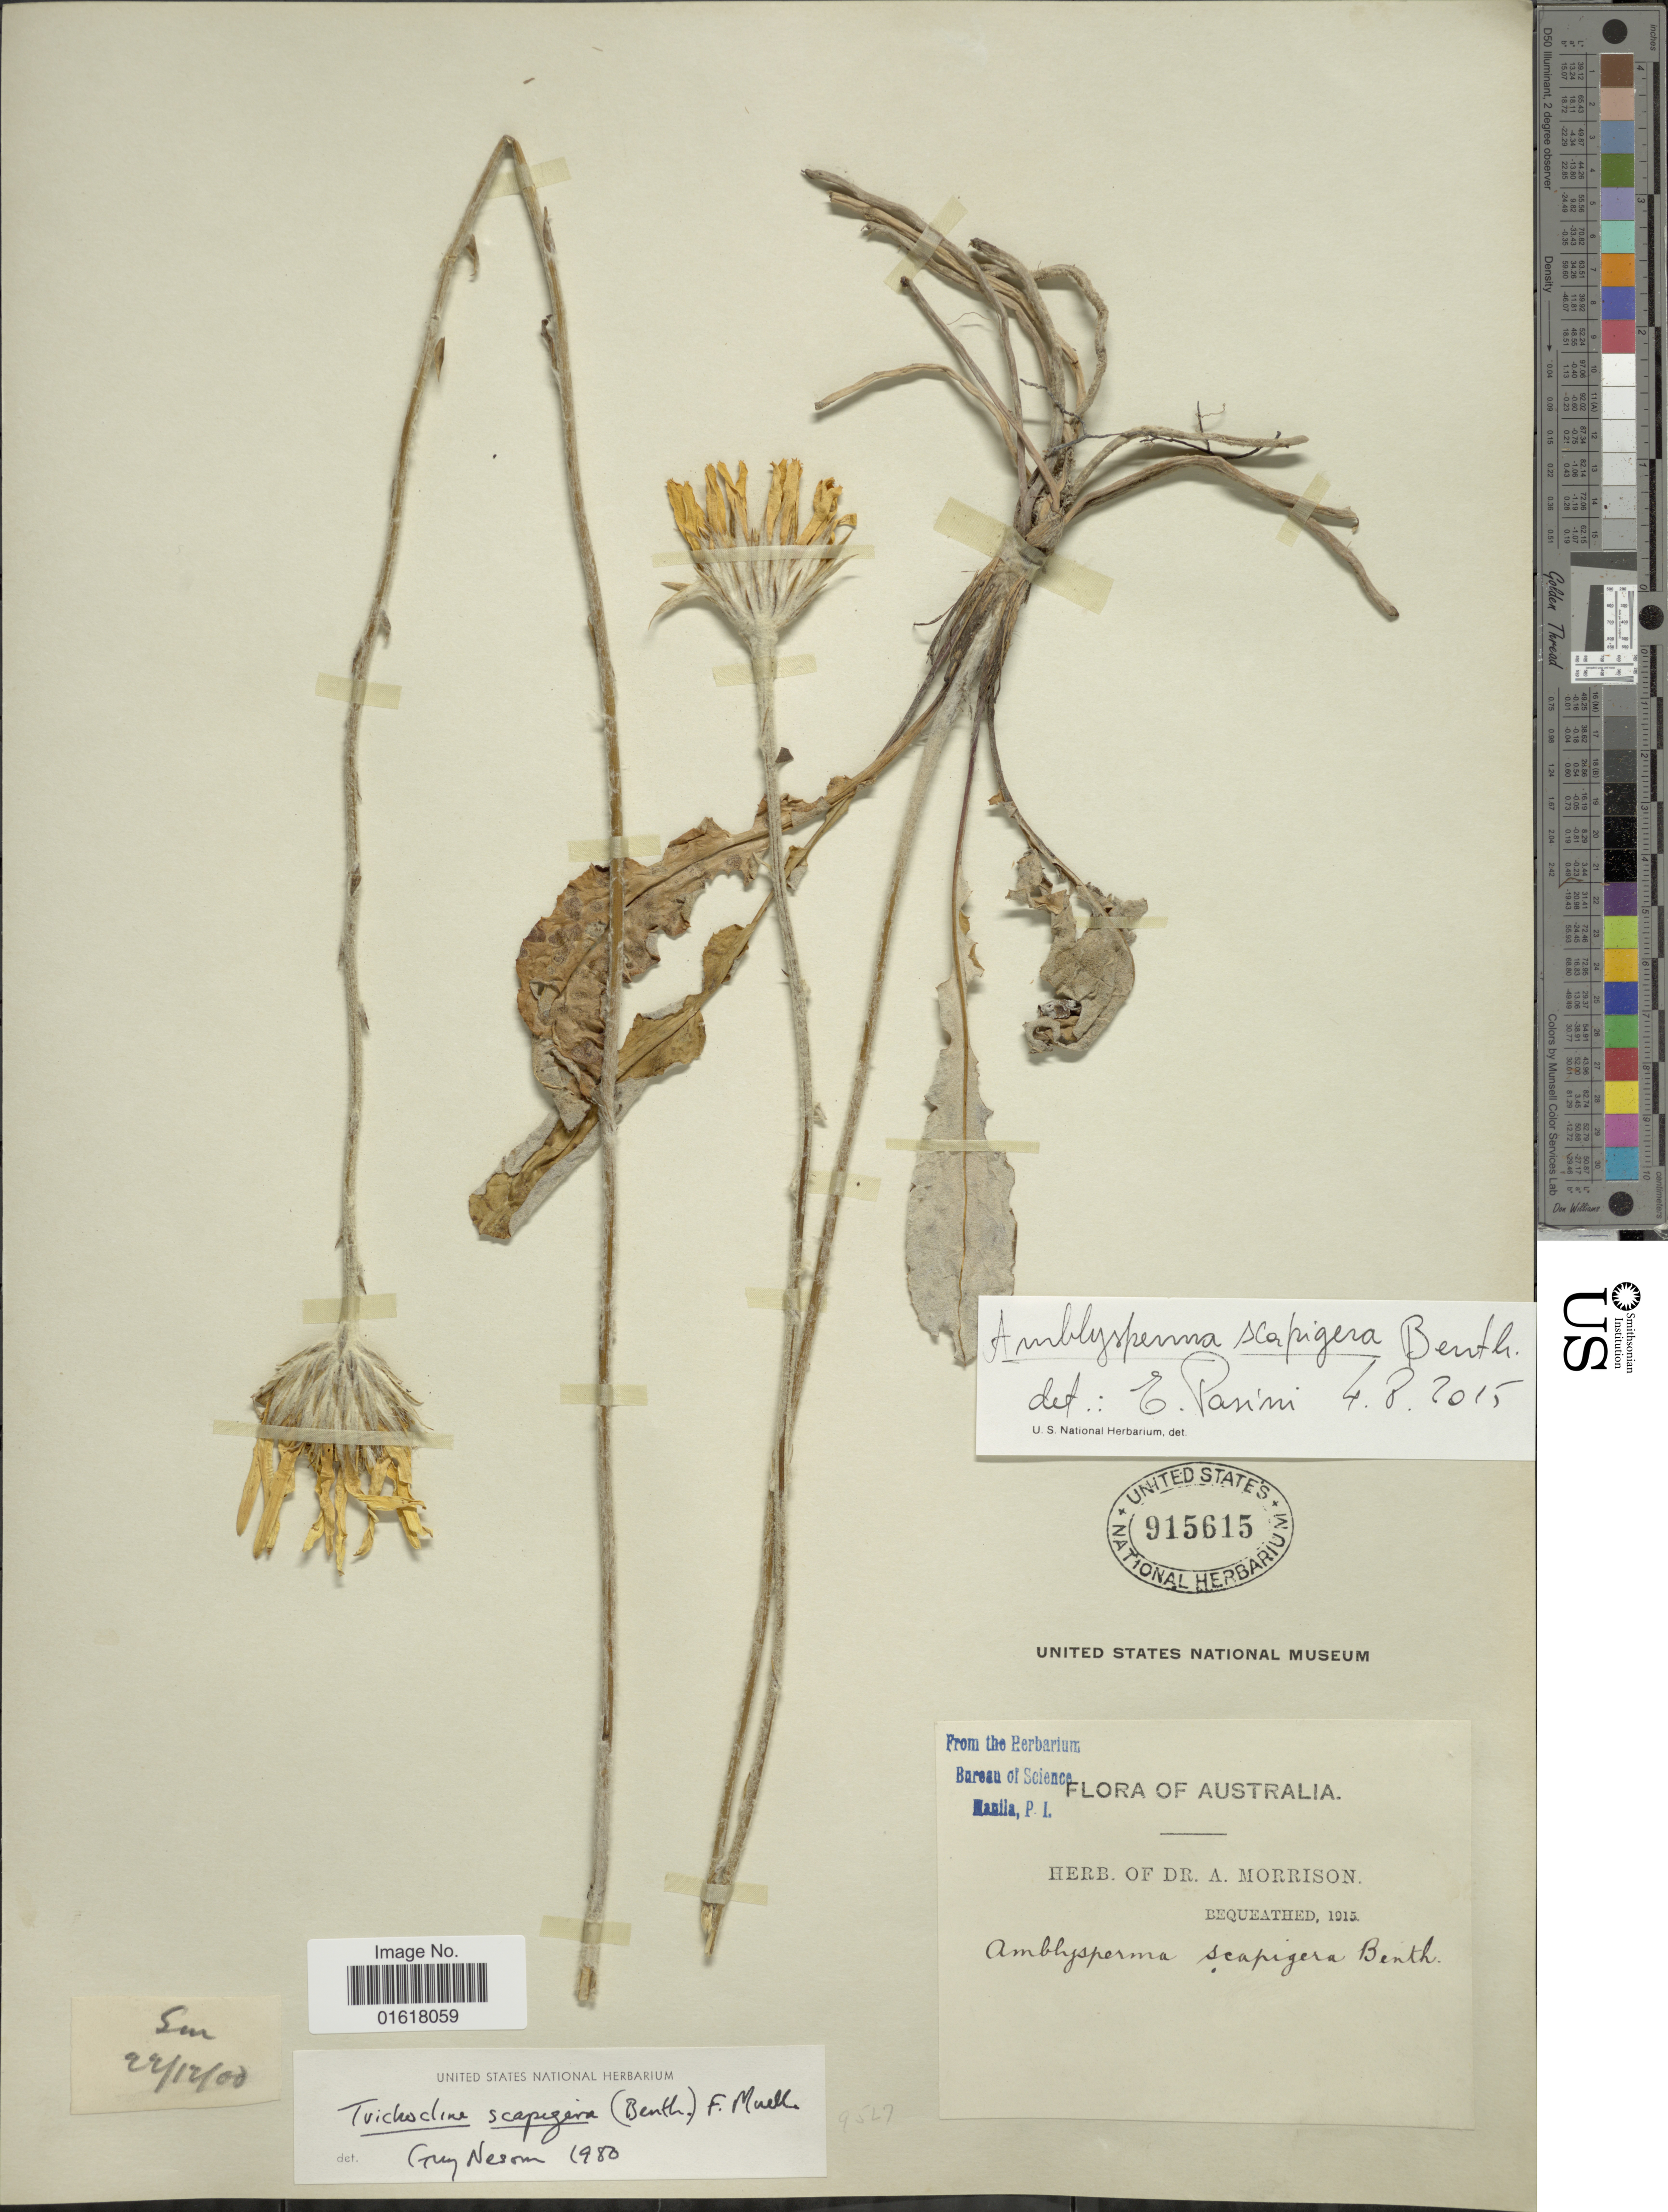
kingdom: Plantae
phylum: Tracheophyta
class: Magnoliopsida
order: Asterales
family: Asteraceae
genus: Amblysperma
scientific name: Amblysperma scapigerum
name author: Benth.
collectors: ex herb. Dr. A. Morrison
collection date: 1915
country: Australia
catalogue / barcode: US 915615